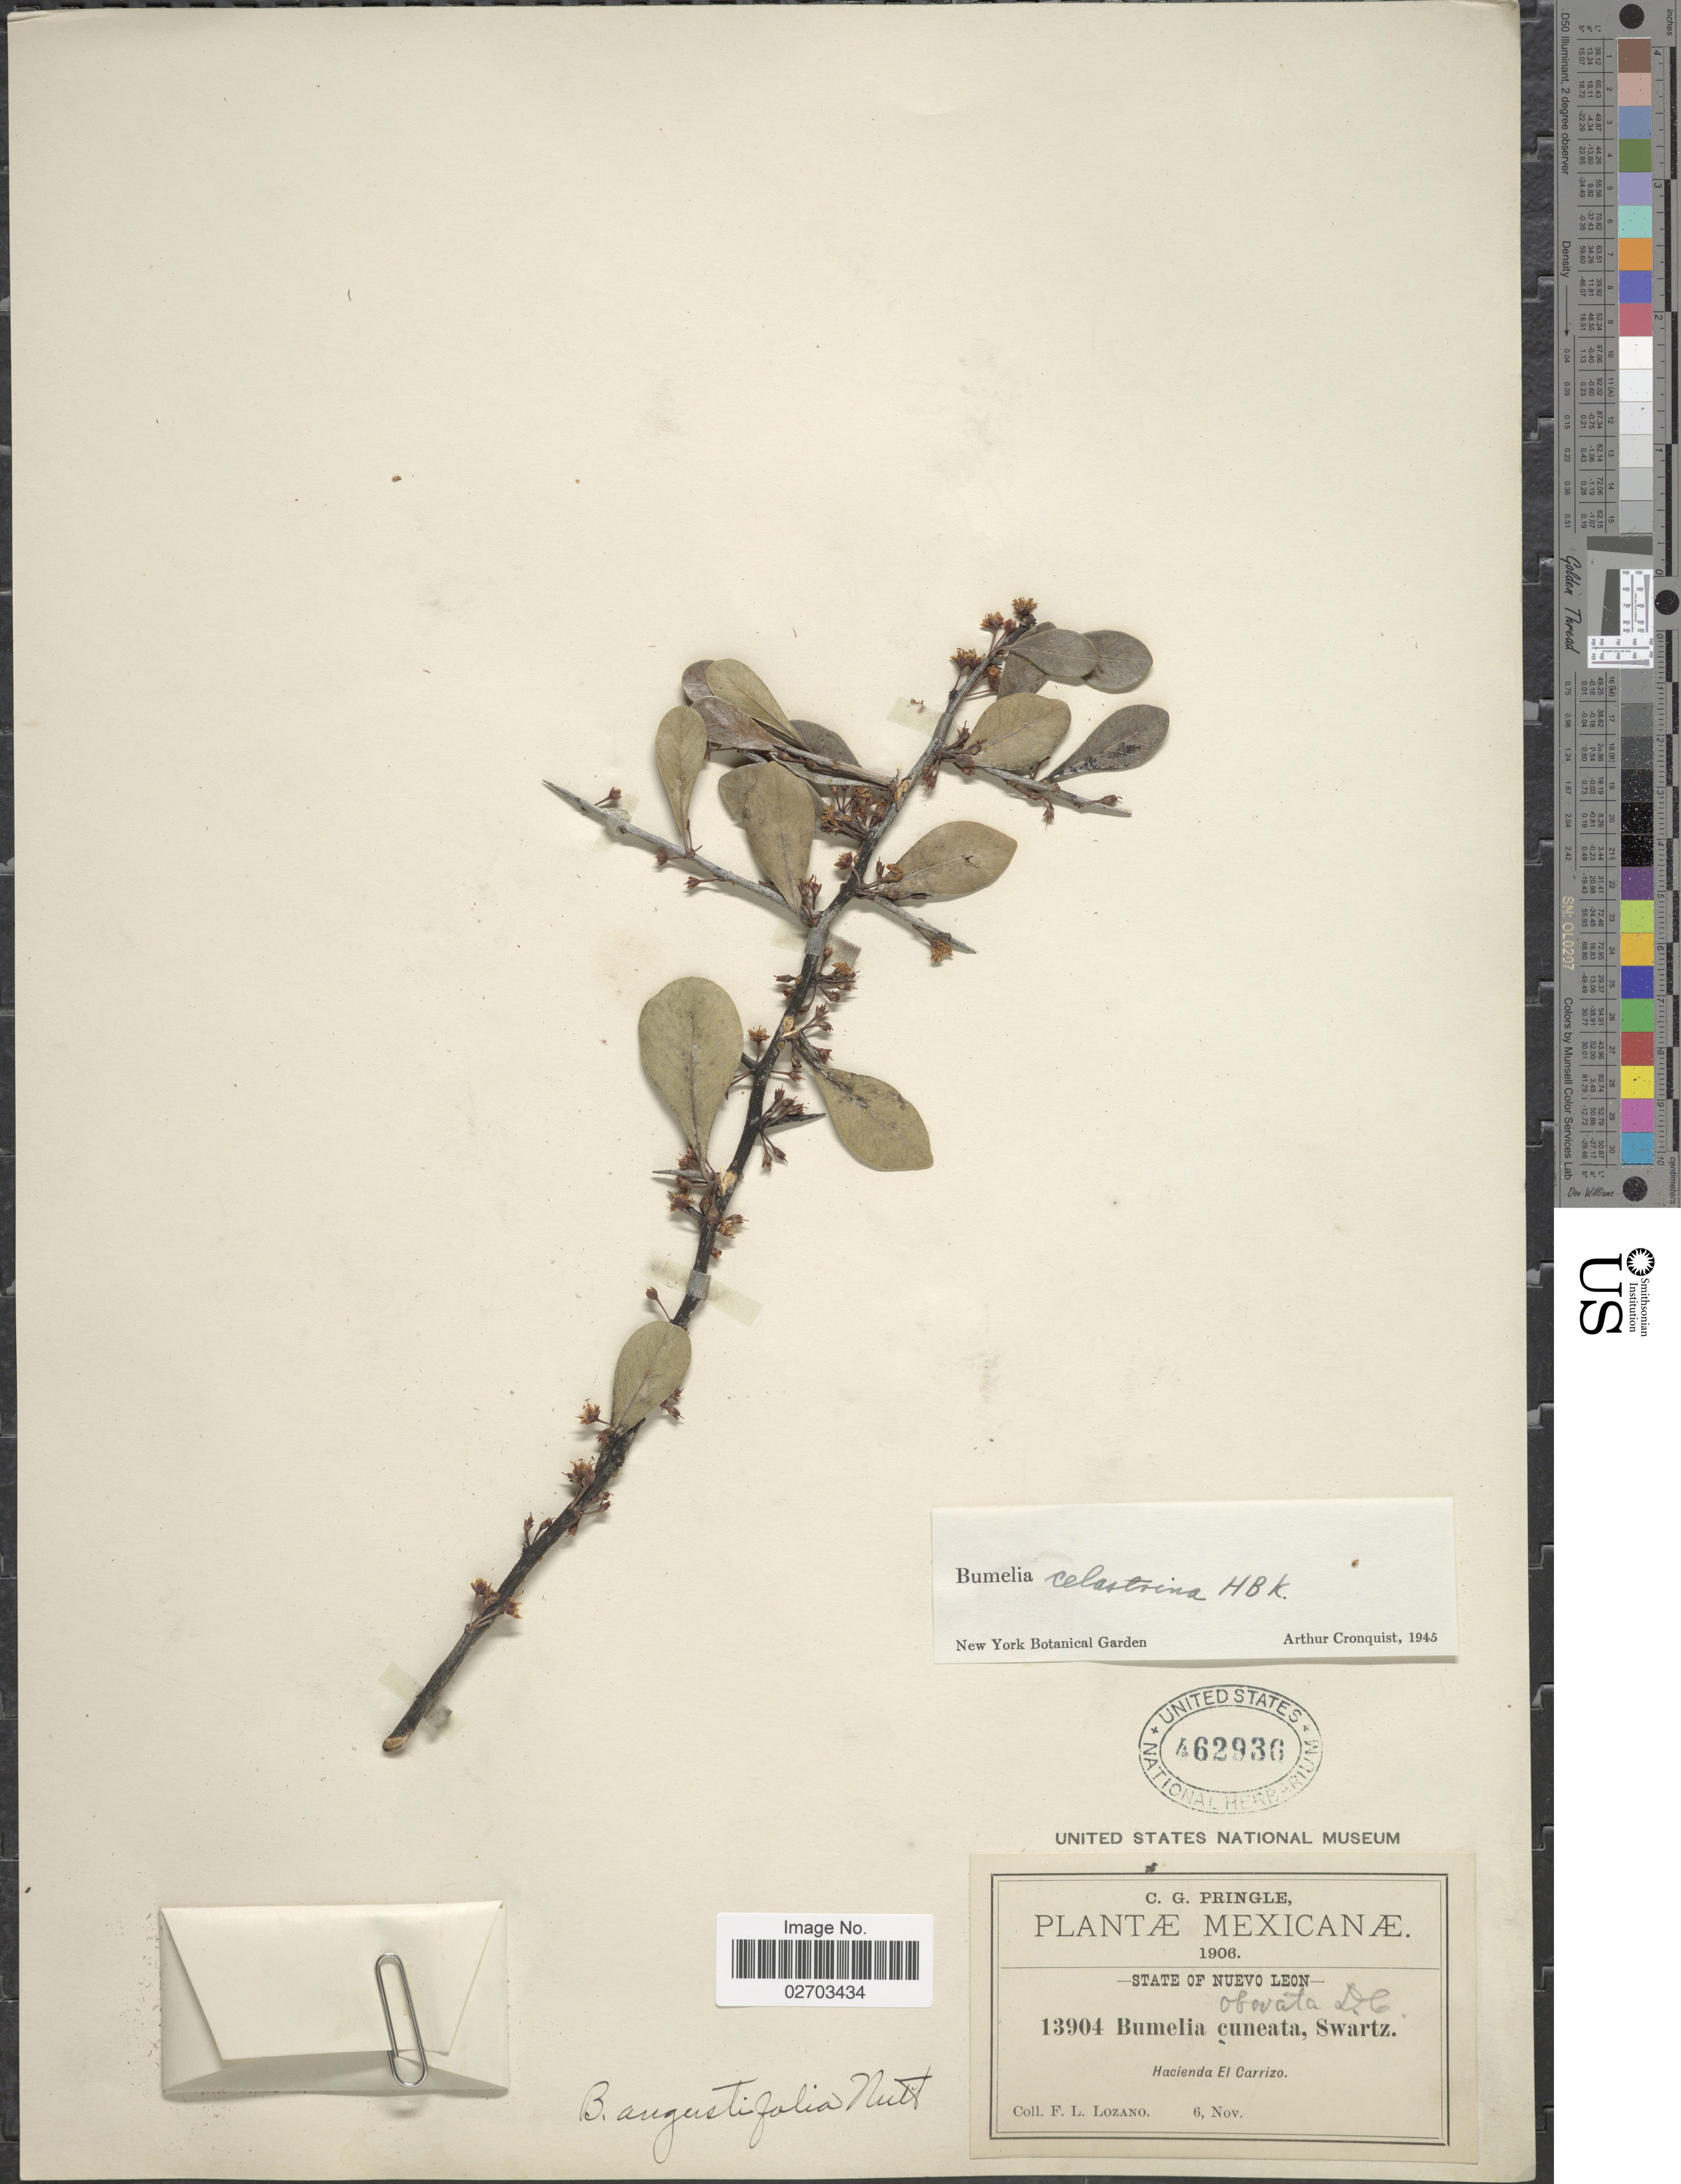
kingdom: Plantae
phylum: Tracheophyta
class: Magnoliopsida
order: Ericales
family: Sapotaceae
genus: Sideroxylon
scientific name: Sideroxylon celastrinum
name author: (Kunth) T.D. Penn.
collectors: F. Lozano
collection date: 1906-11-06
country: Mexico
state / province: Nuevo León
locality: Hacienda El Carrizo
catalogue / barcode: US 462936